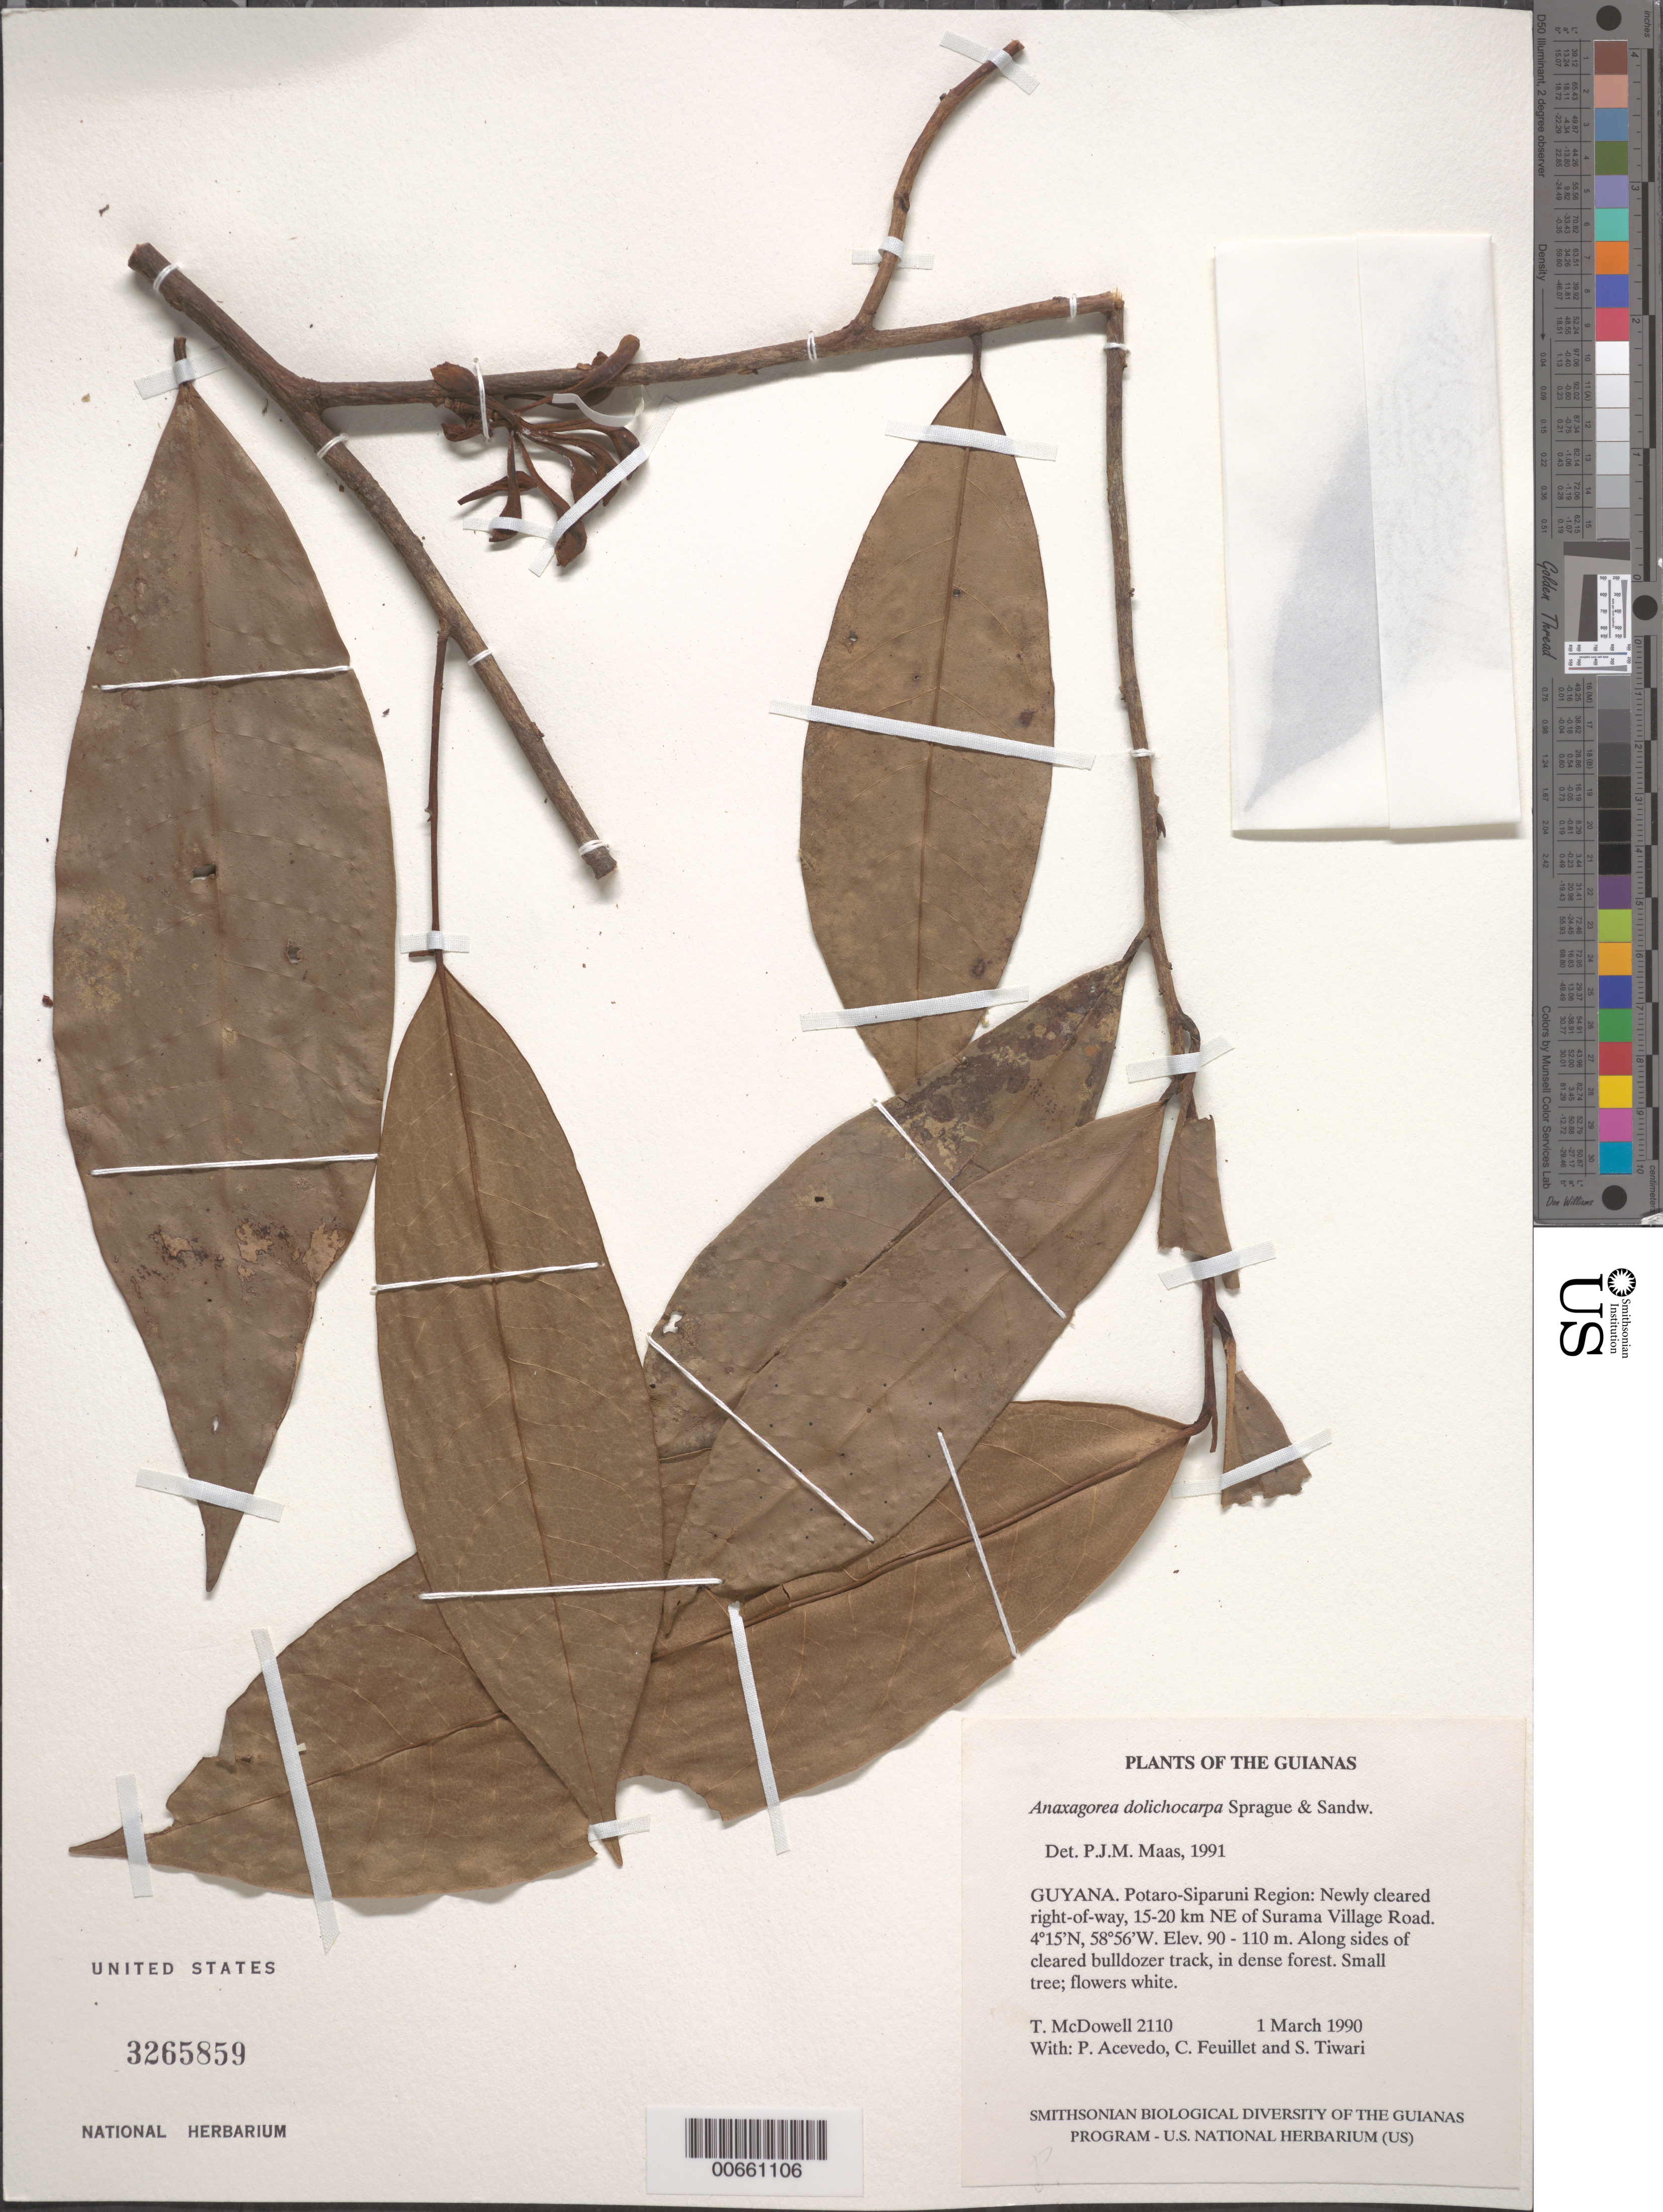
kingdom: Plantae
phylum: Tracheophyta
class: Magnoliopsida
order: Magnoliales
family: Annonaceae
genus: Anaxagorea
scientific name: Anaxagorea dolichocarpa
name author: Sprague & Sandwith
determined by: Maas, Paul J. M.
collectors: T. McDowell, P. Acevedo-Rodr., C. Feuillet & S. Tiwari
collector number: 2110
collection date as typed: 1 March 1990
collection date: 1990-03-01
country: Guyana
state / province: Potaro-Siparuni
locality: ±15-20 km NE of Surama Village Rd. Iwokrama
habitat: Newly-cleared right-of-way, along sides of cleared bulldozer track, in dense forest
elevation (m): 90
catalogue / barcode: US 3265859